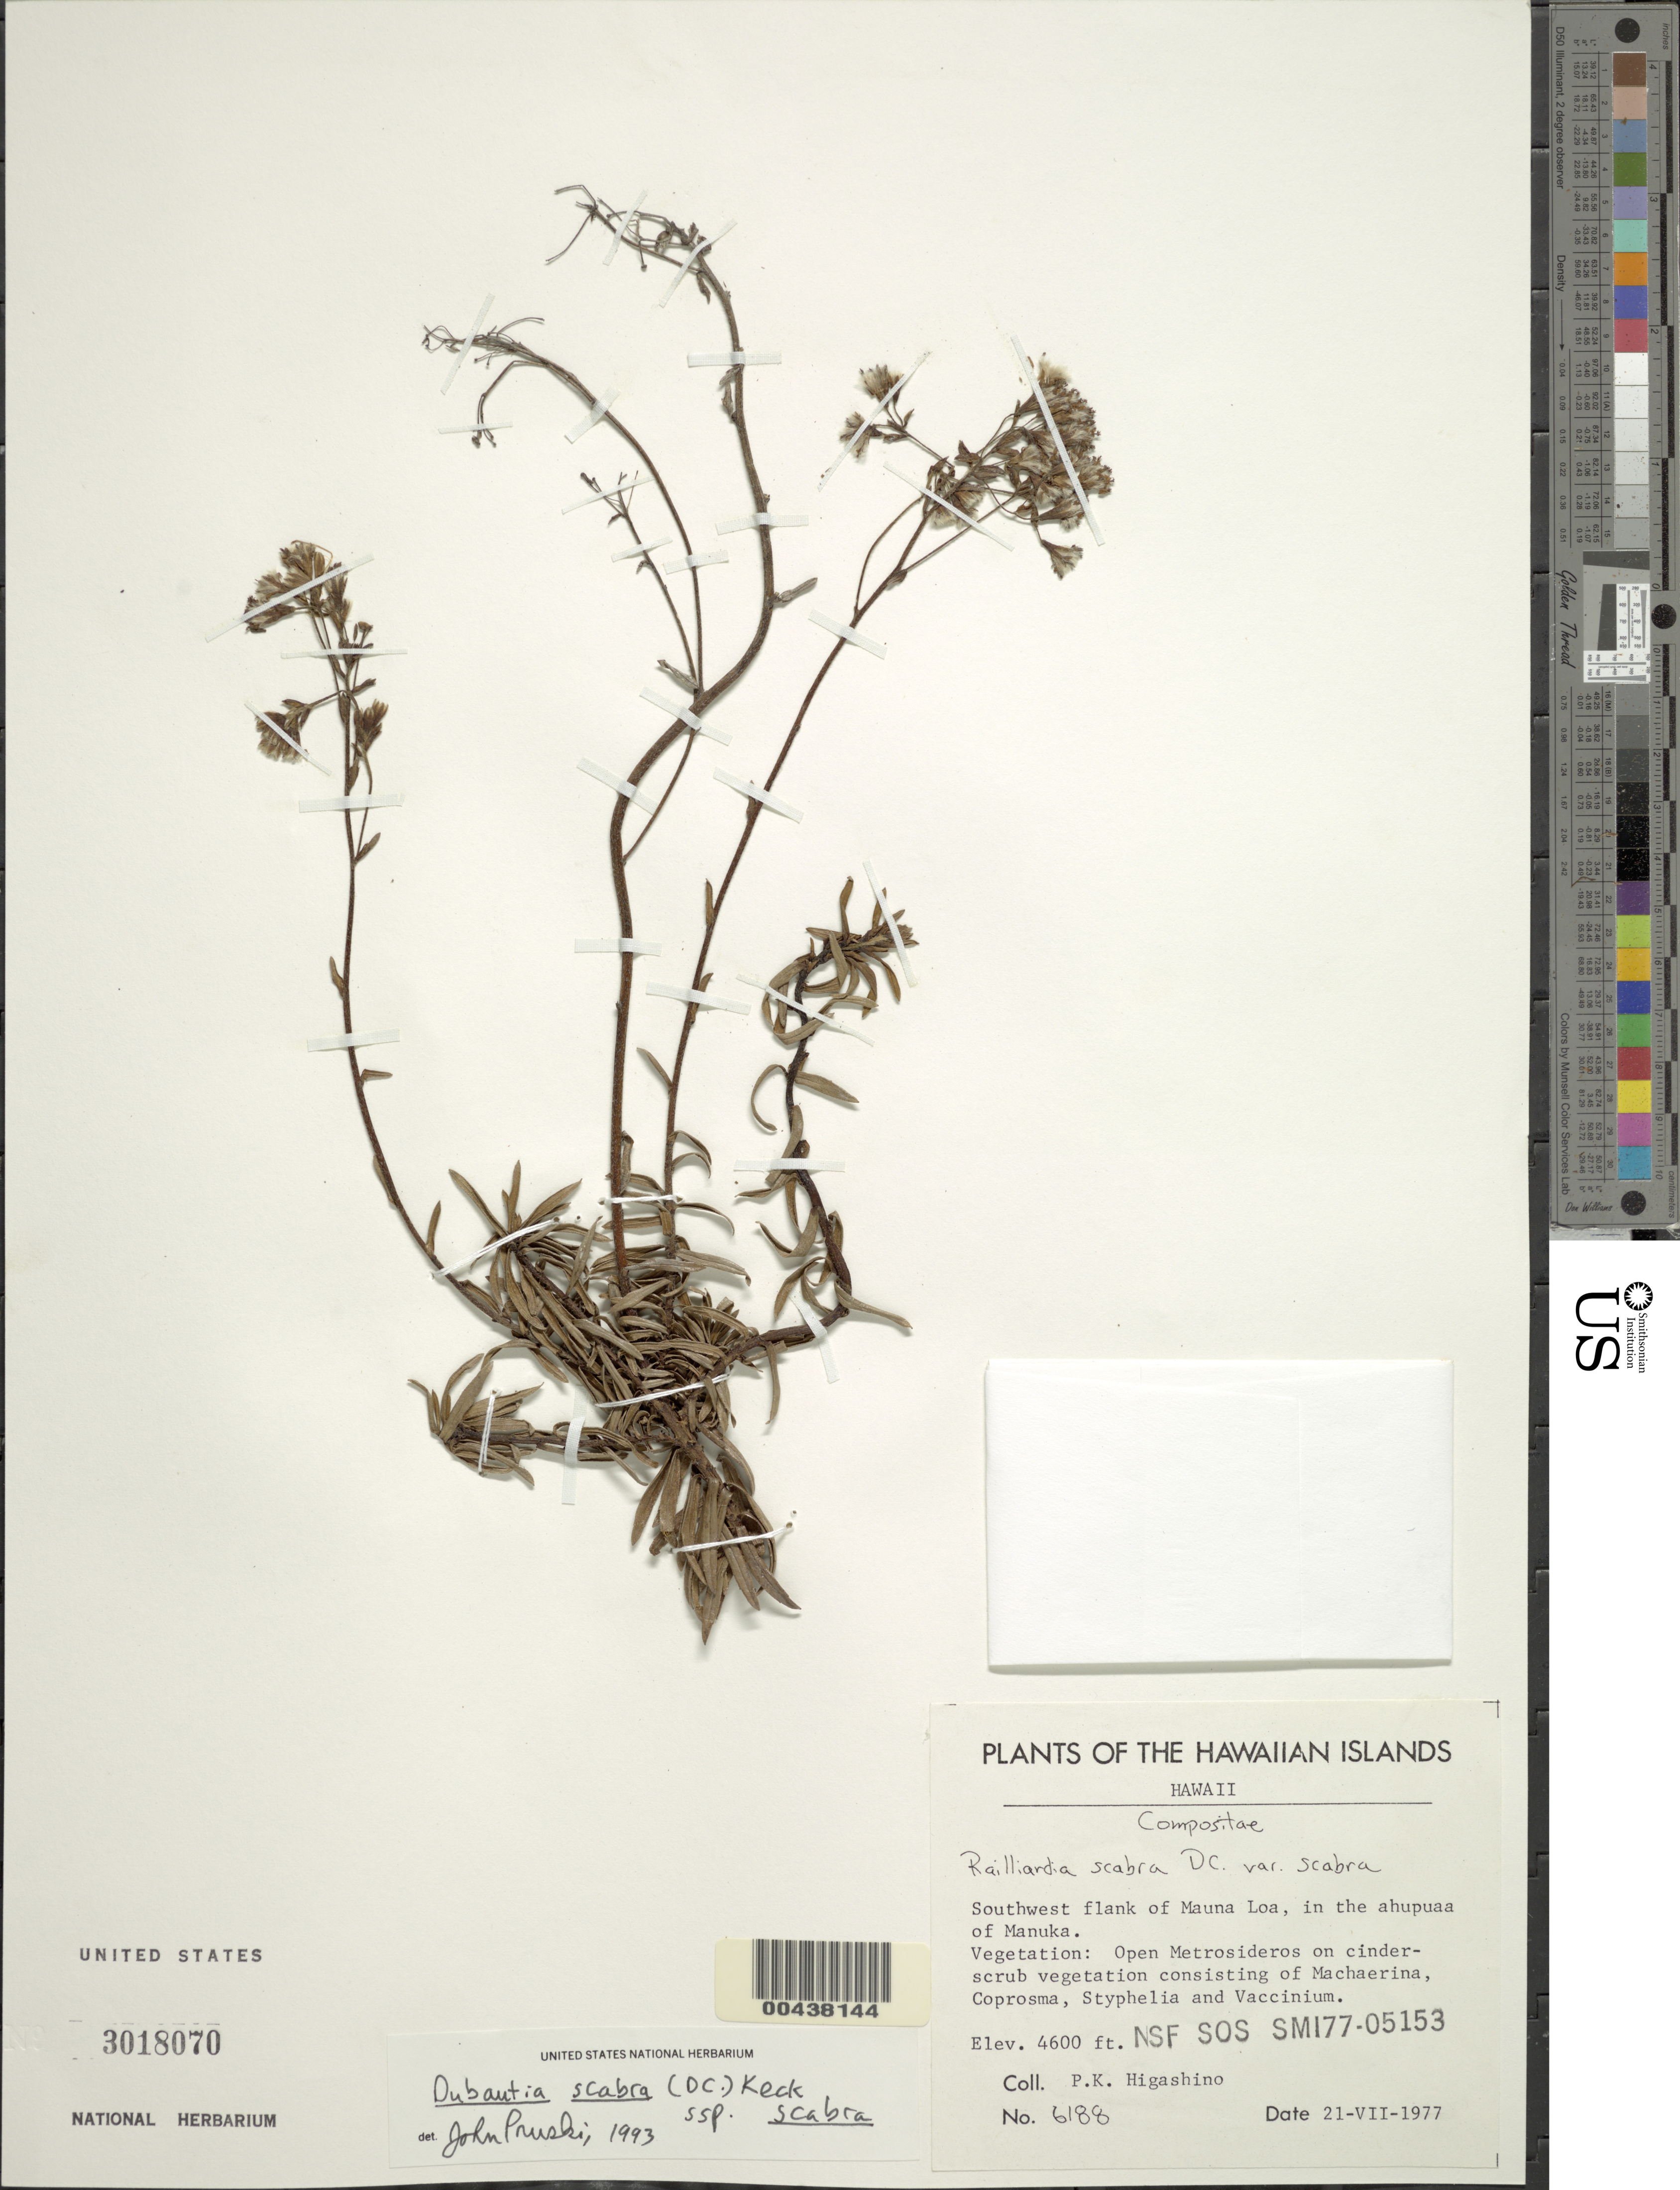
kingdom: Plantae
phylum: Tracheophyta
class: Magnoliopsida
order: Asterales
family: Asteraceae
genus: Dubautia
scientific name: Dubautia scabra subsp. scabra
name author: (DC.) D.D. Keck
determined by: Pruski, J. F.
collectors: P. Higashino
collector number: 6188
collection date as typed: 21 Jul 1977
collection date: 1977-07-21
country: United States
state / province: Hawaii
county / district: Hawaii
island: Hawaii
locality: SW flank of Mauna Loa in the ahupuaa of Manuka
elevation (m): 1402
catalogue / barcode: US 3018070